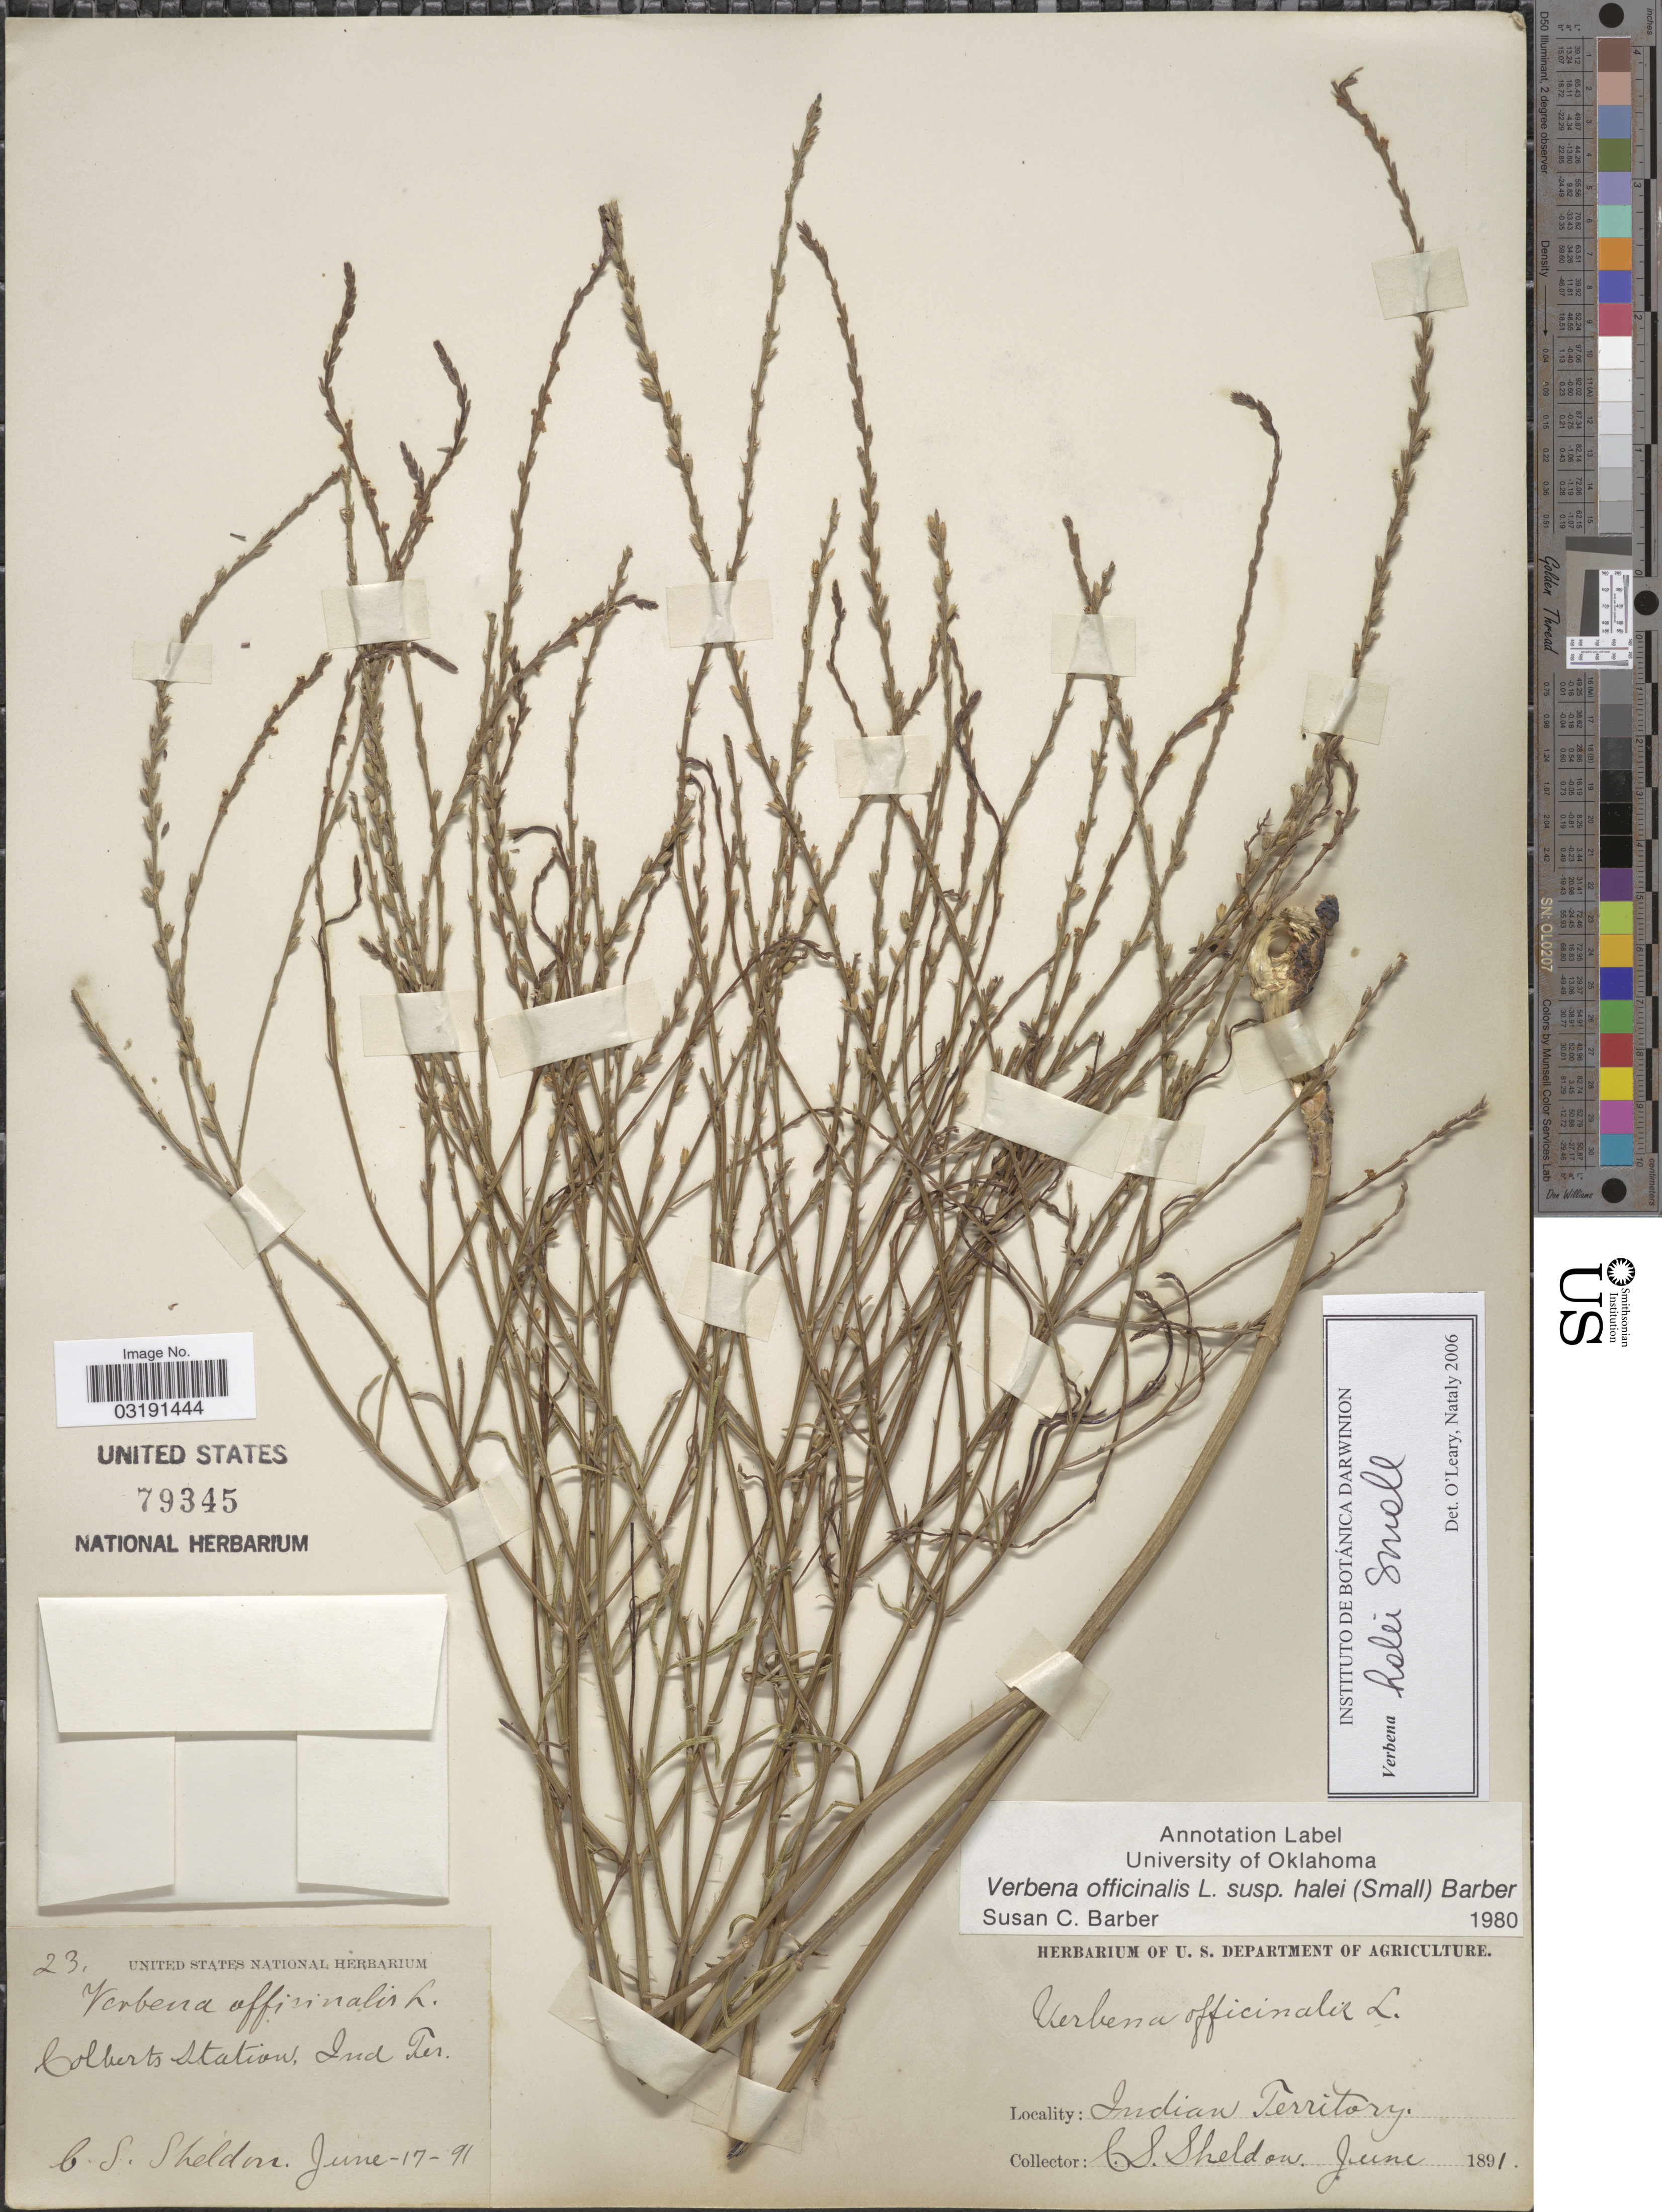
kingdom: Plantae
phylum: Tracheophyta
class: Magnoliopsida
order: Lamiales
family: Verbenaceae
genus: Verbena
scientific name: Verbena halei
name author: Small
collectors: C. S. Sheldon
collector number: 23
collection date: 1891-06-17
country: United States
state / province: Oklahoma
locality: Colberts Station, Indian Territory.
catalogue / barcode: US 79345